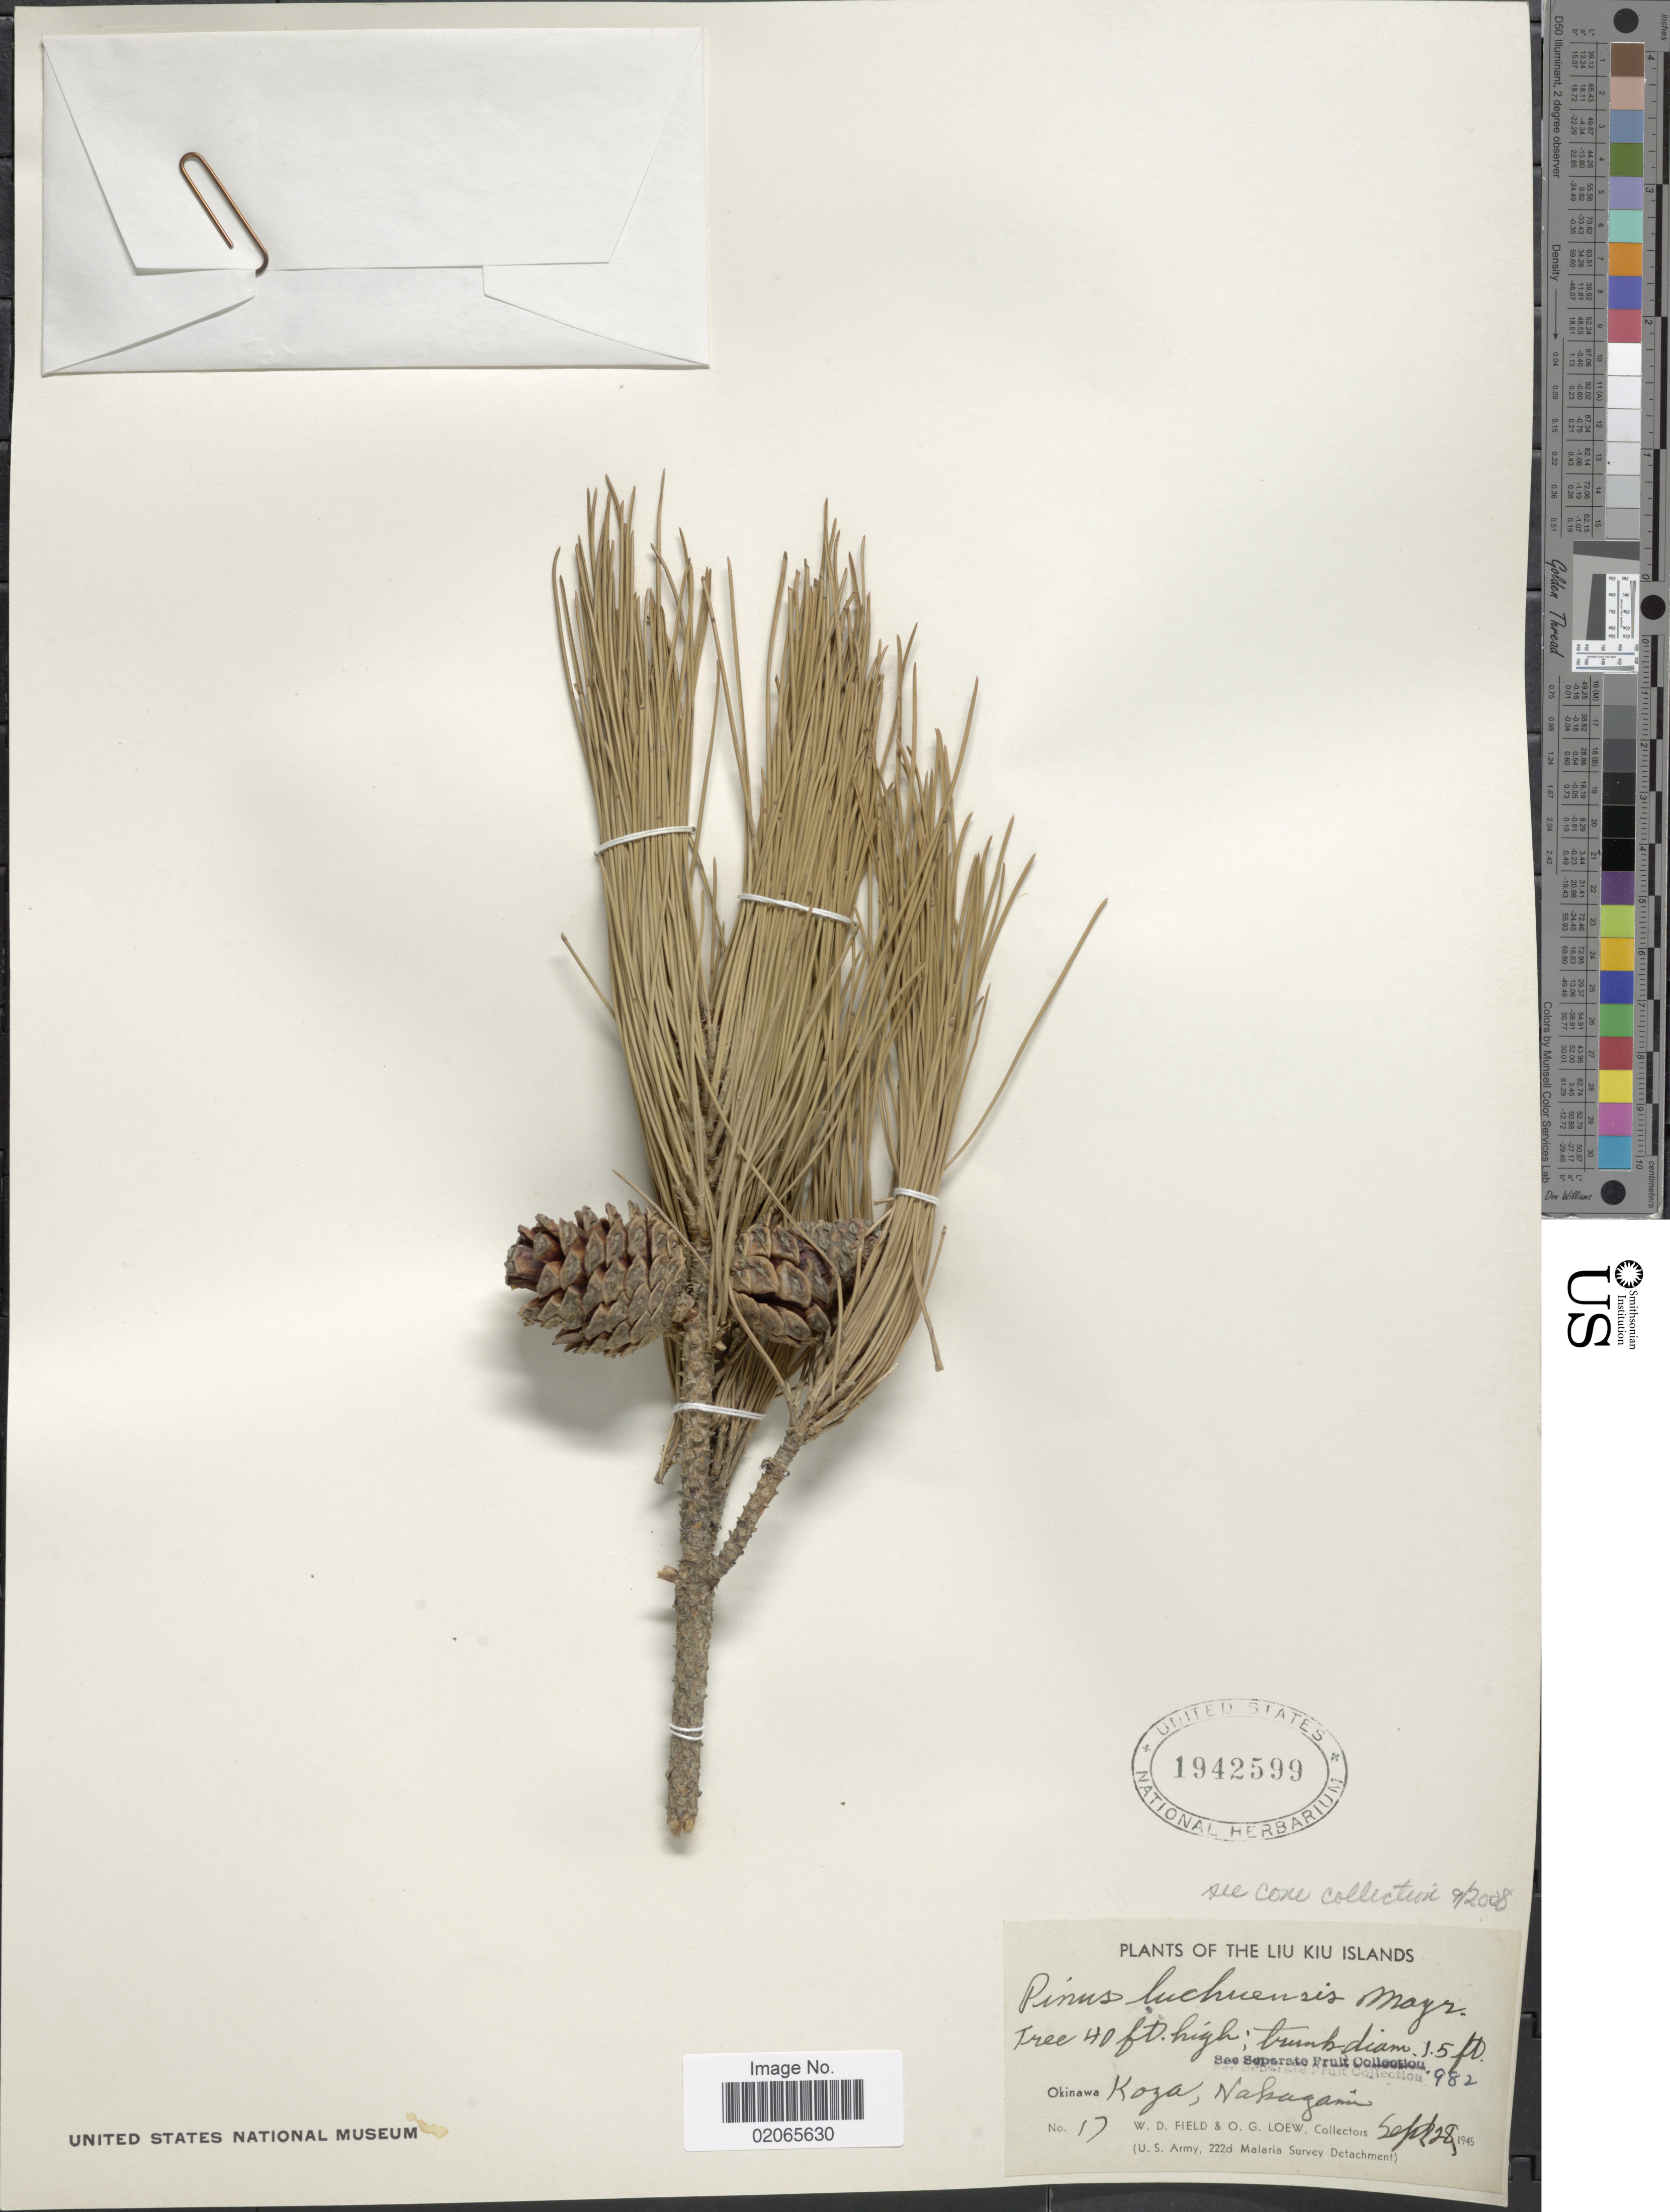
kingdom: Plantae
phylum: Tracheophyta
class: Pinopsida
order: Pinales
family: Pinaceae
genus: Pinus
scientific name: Pinus luchuensis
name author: Mayr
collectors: W. D. Field & O. G. Loew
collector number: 17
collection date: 1945-09-28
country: Japan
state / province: Okinawa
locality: The Liu Kiu Islands, Okinawa Koza, Nakagami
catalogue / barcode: US 1942599